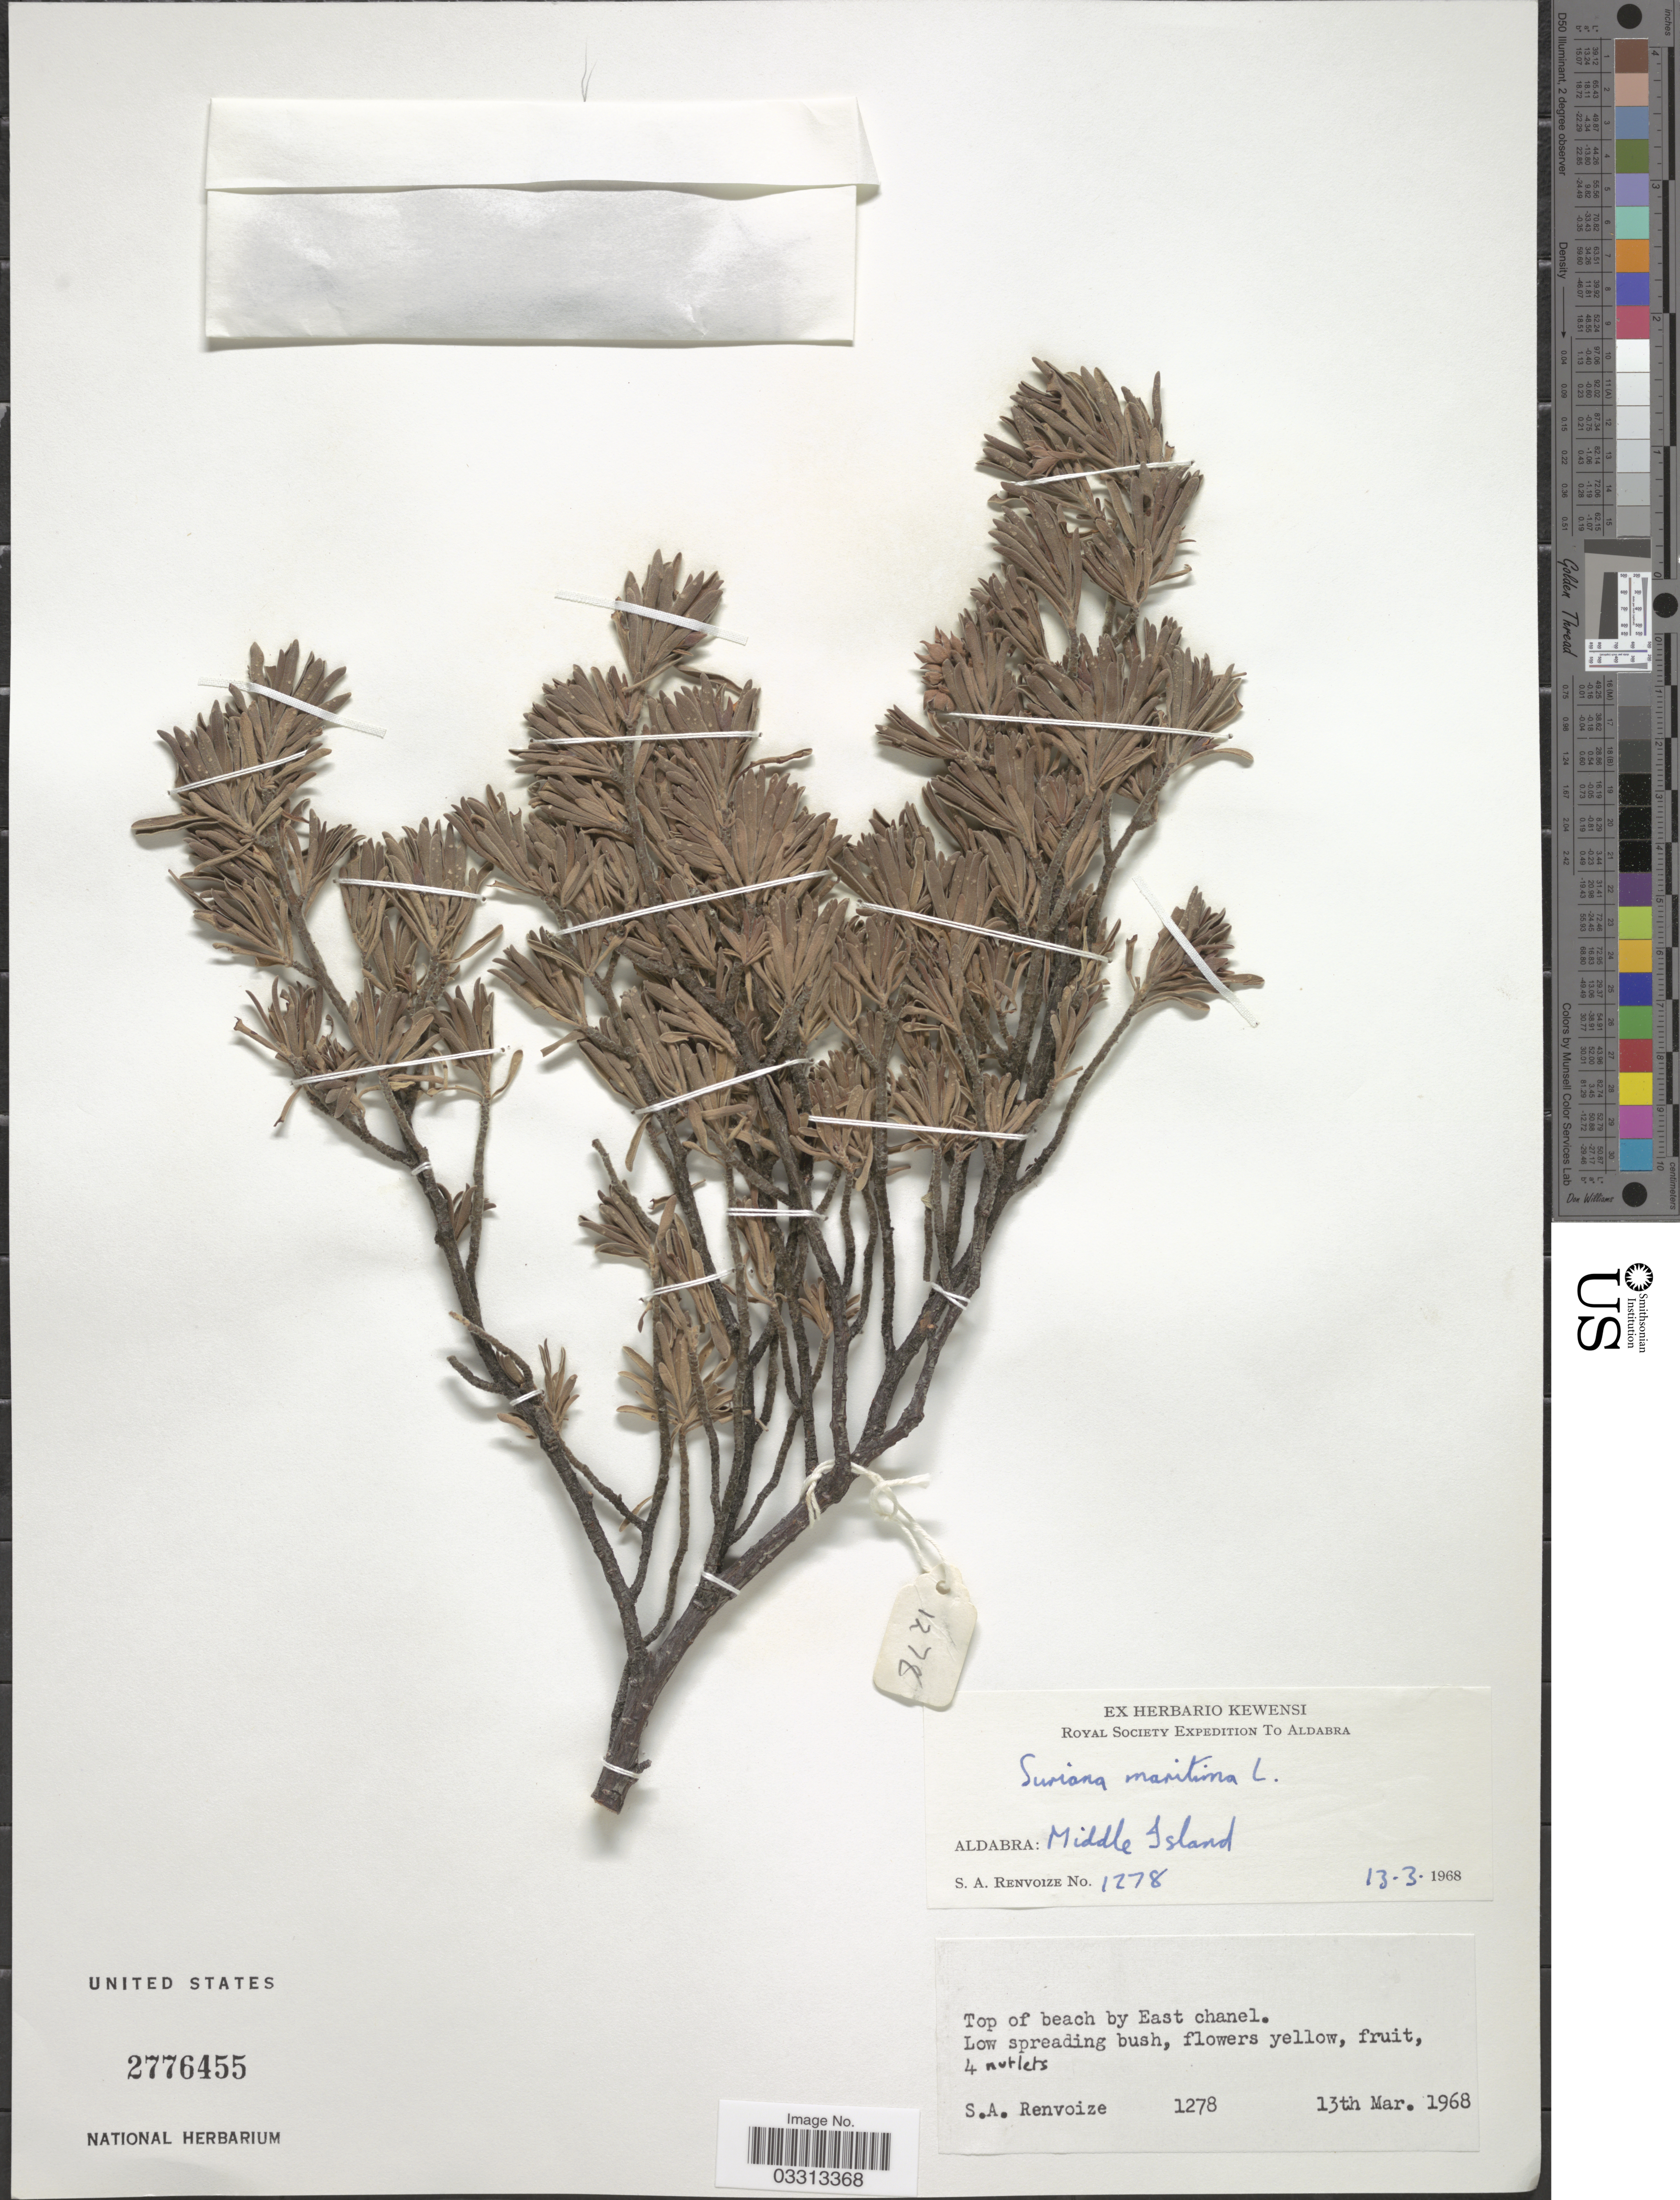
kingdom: Plantae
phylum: Tracheophyta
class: Magnoliopsida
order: Fabales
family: Surianaceae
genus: Suriana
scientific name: Suriana maritima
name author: L.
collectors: S. A. Renvoize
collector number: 1278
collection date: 1968-03-13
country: Seychelles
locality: Aldabra: Middle Island. Top of beach by East chanel.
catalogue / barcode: US 2776455